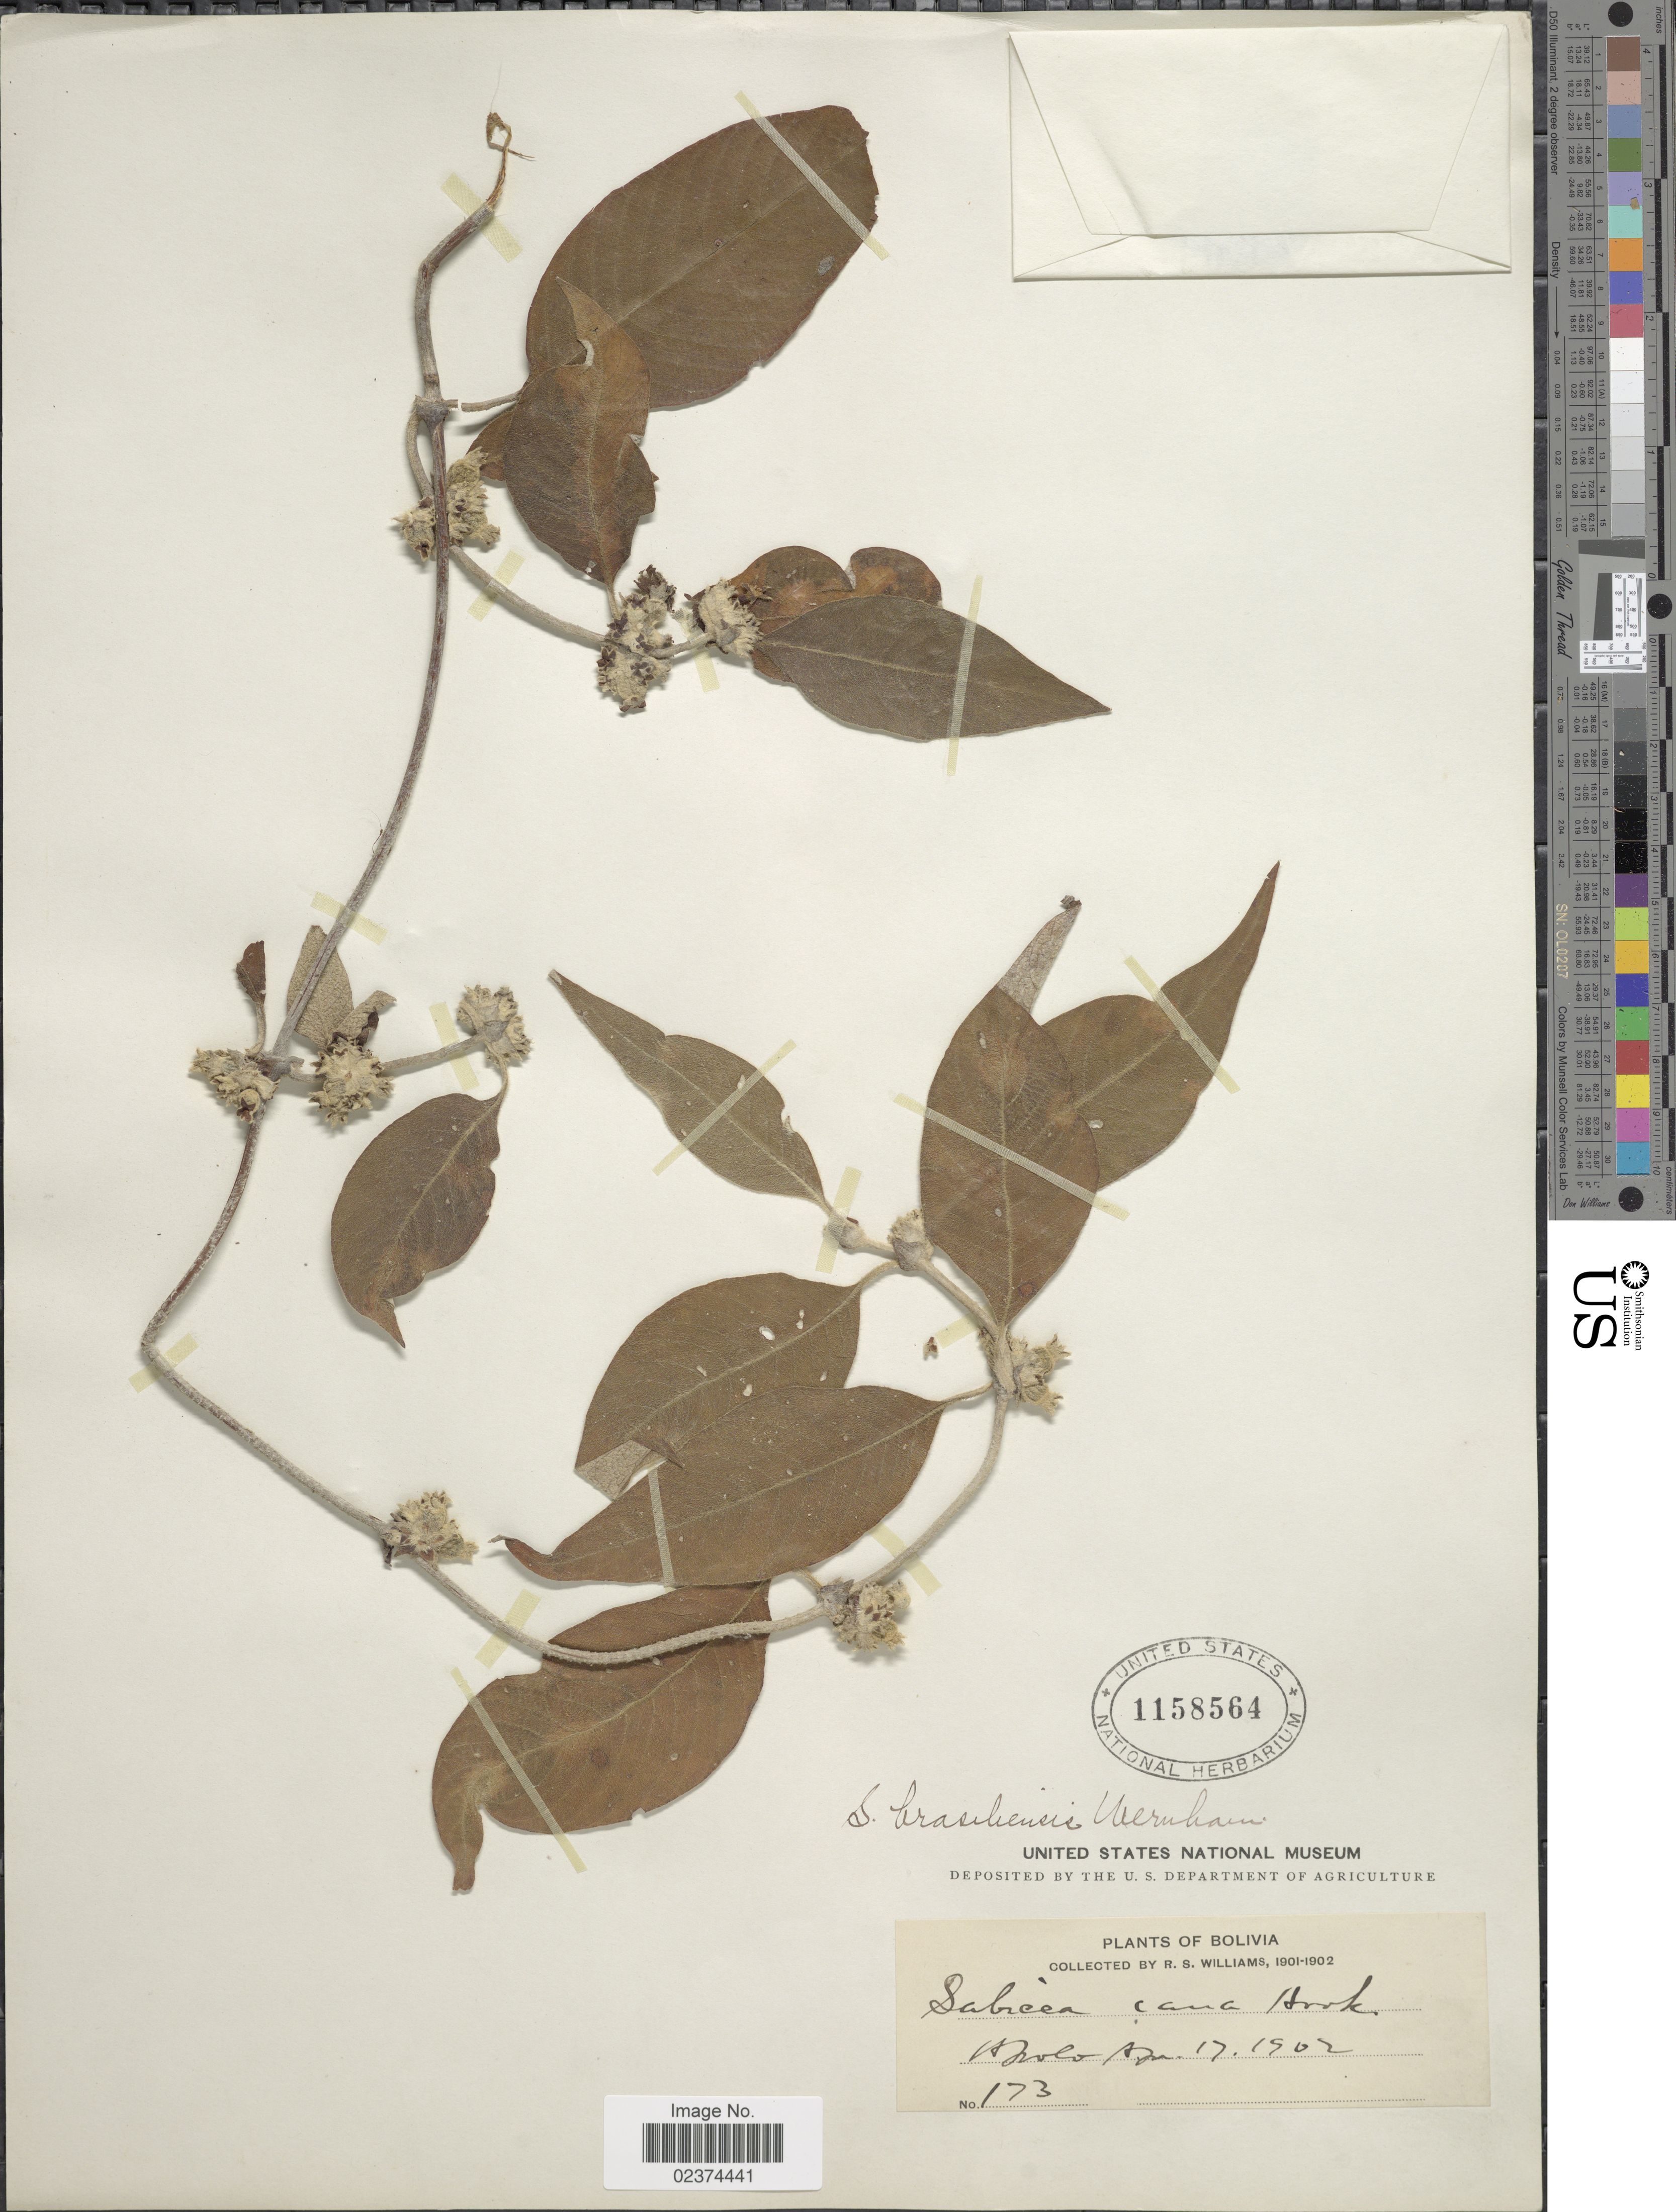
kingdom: Plantae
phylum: Tracheophyta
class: Magnoliopsida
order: Gentianales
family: Rubiaceae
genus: Sabicea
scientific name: Sabicea brasiliensis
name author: Wernham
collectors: R. S. Williams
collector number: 173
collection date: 1902-04-17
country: Bolivia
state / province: La Paz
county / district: Franz Tamayo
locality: Apolo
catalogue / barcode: US 1158564